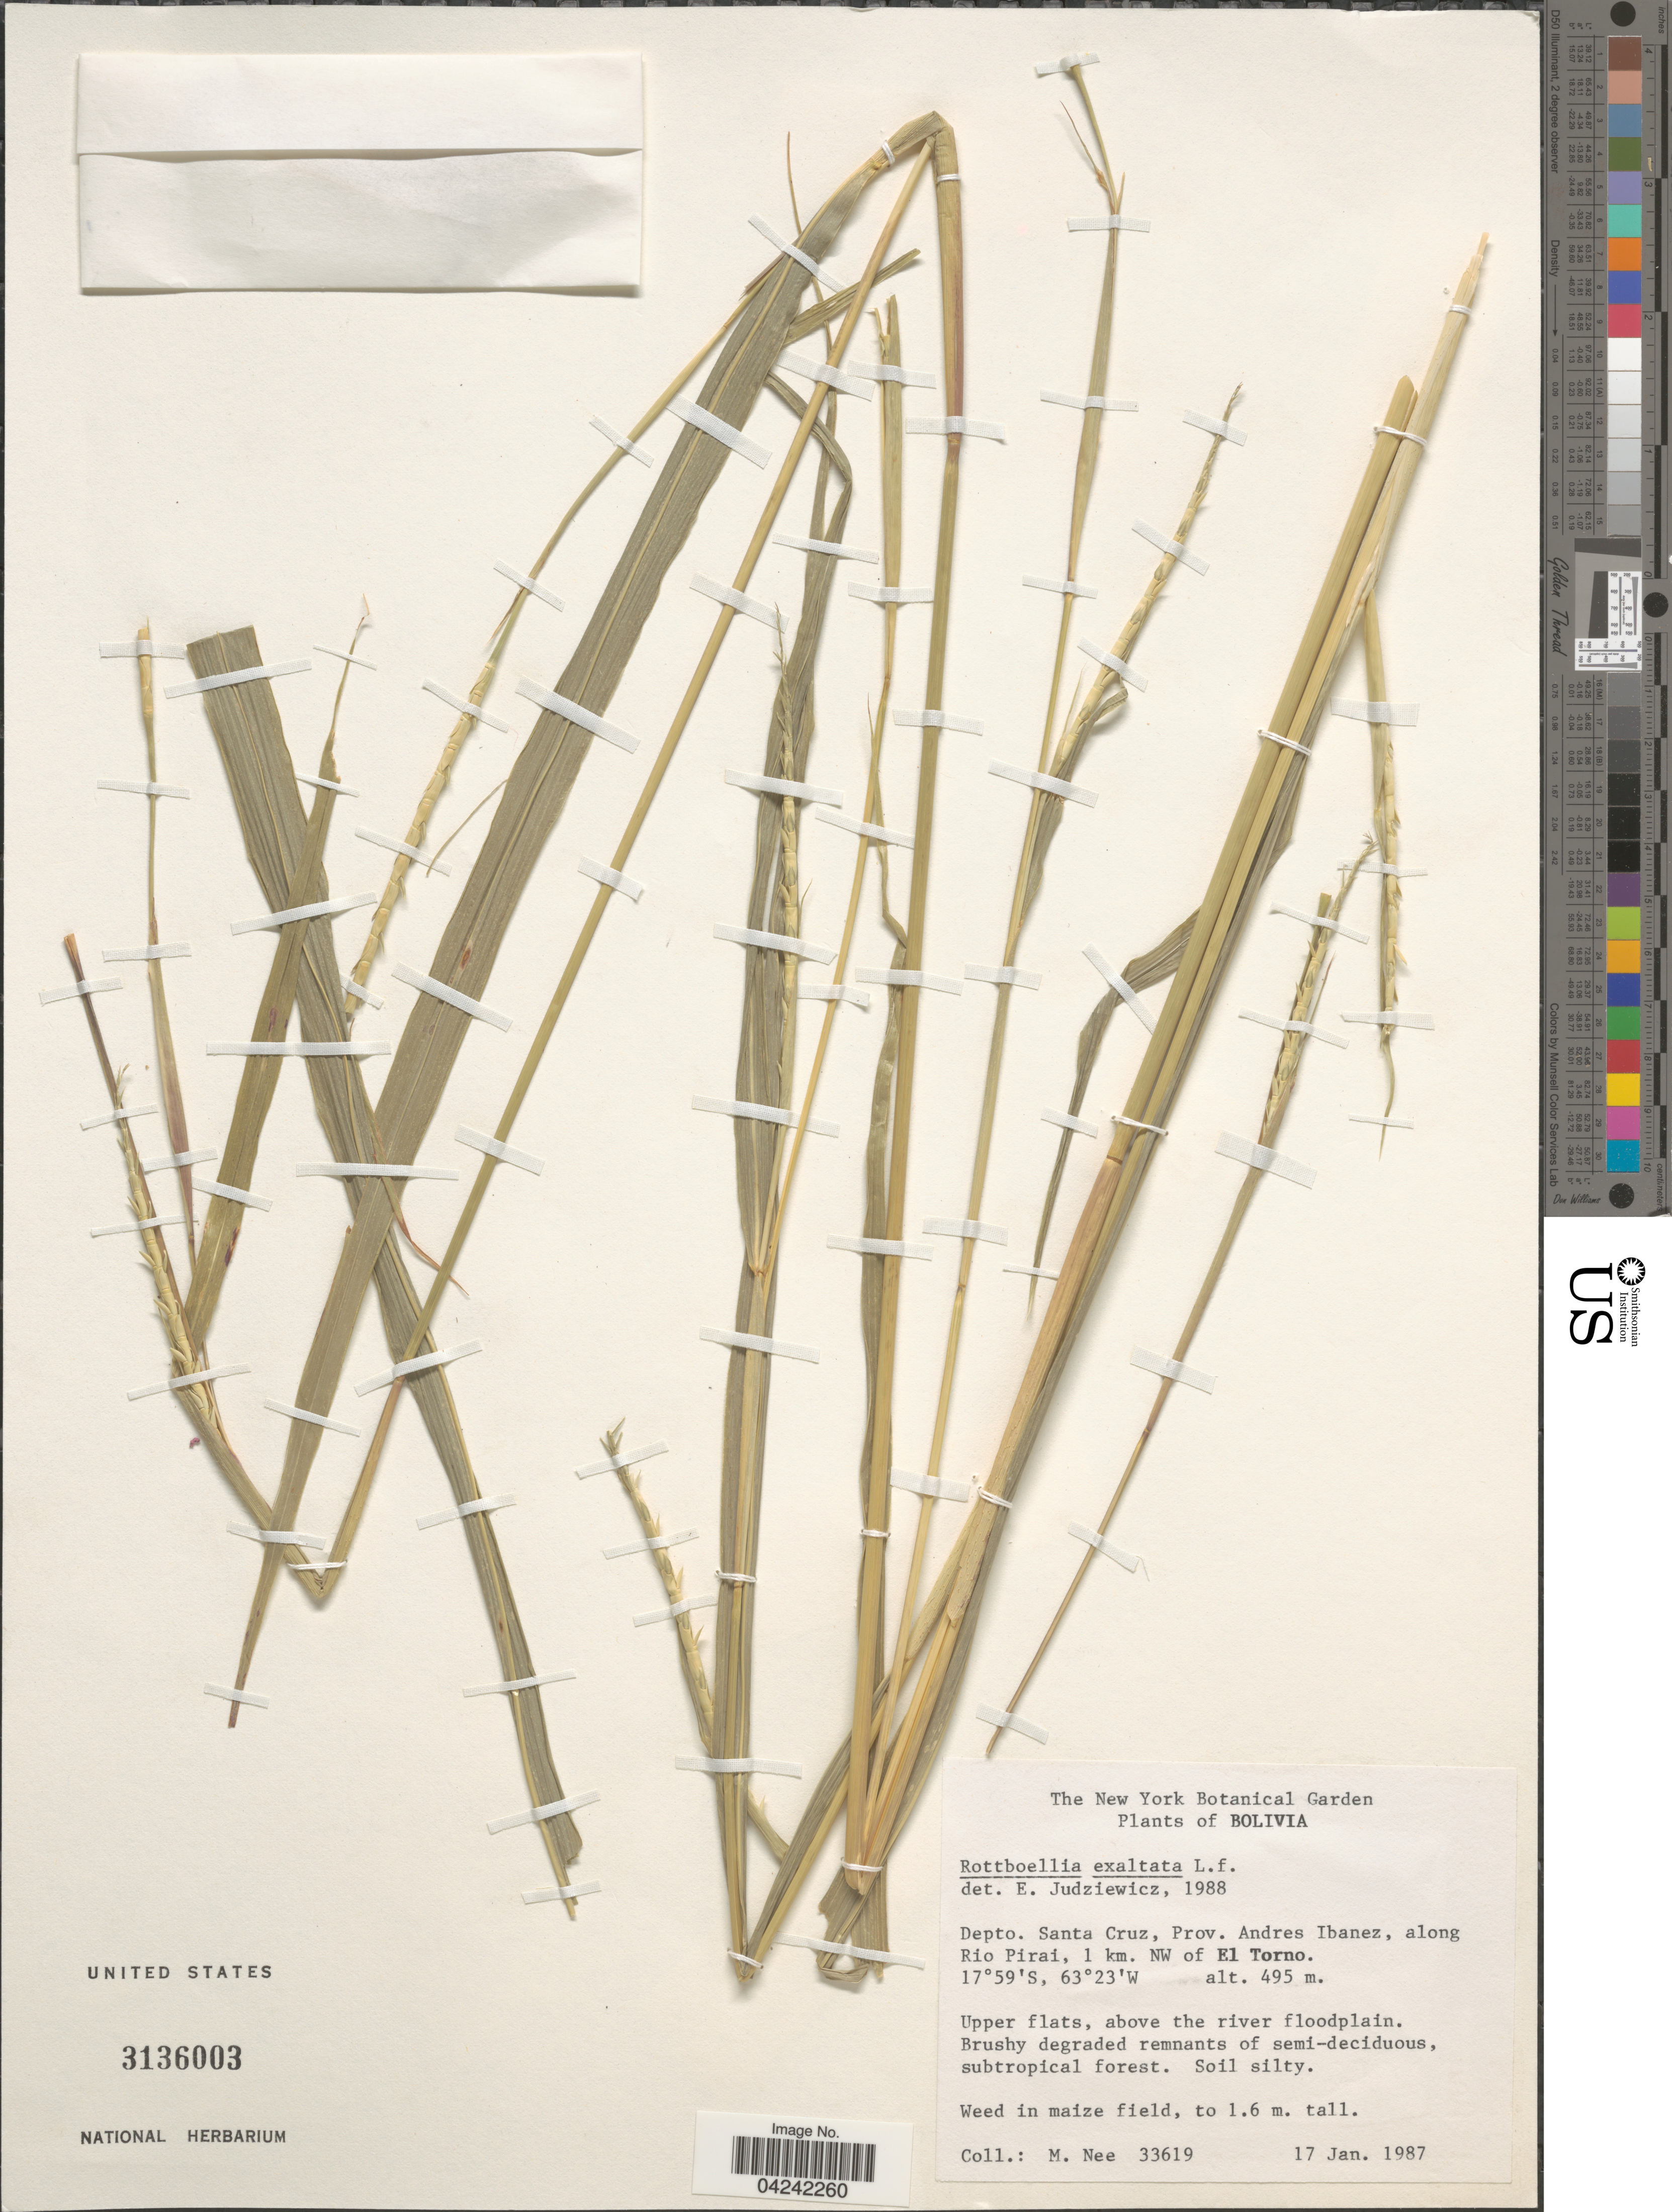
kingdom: Plantae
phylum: Tracheophyta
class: Liliopsida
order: Poales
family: Poaceae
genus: Rottboellia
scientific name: Rottboellia cochinchinensis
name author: (Lour.) Clayton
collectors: M. Nee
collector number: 33619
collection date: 1987-01-17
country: Bolivia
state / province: Santa Cruz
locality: Depto. Santa Cruz, Prov. Andres Ibanez, along Río Pirai, 1 km. NW of El Torno.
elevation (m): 495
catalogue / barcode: US 3136003